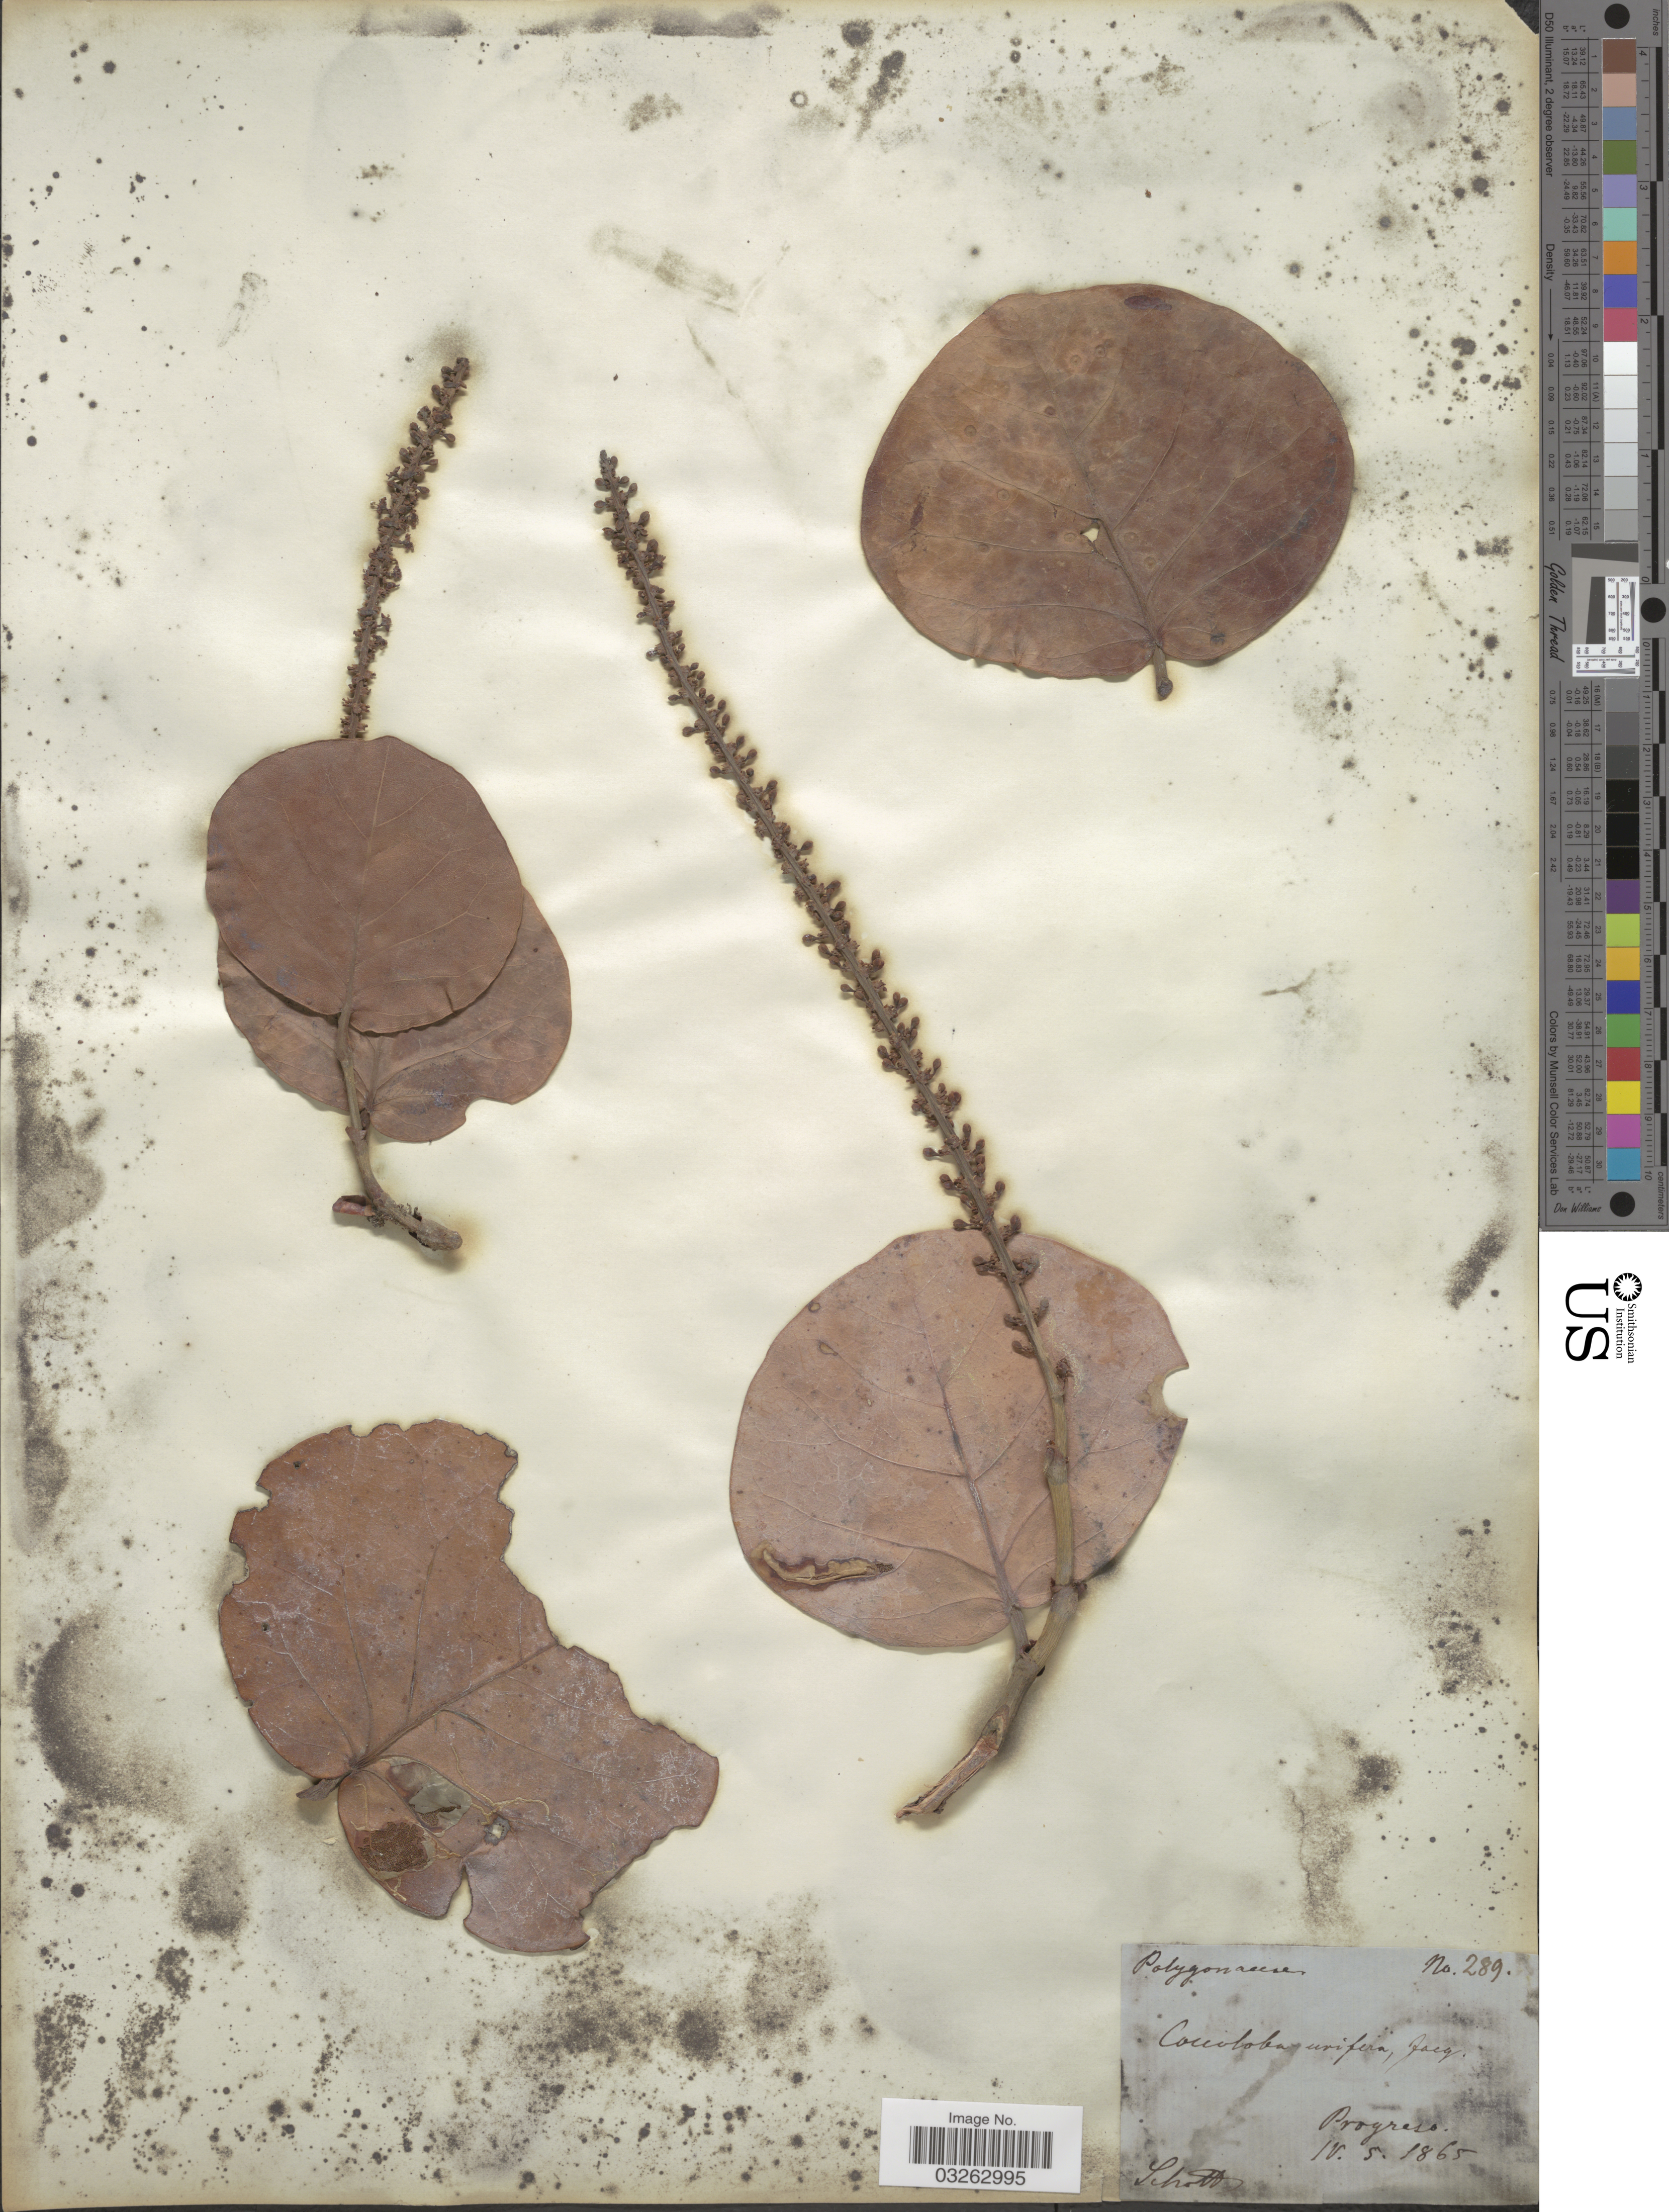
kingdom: Plantae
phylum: Tracheophyta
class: Magnoliopsida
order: Caryophyllales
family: Polygonaceae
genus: Coccoloba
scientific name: Coccoloba uvifera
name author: L.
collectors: Schott, --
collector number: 289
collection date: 1865-04-05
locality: Progreso.